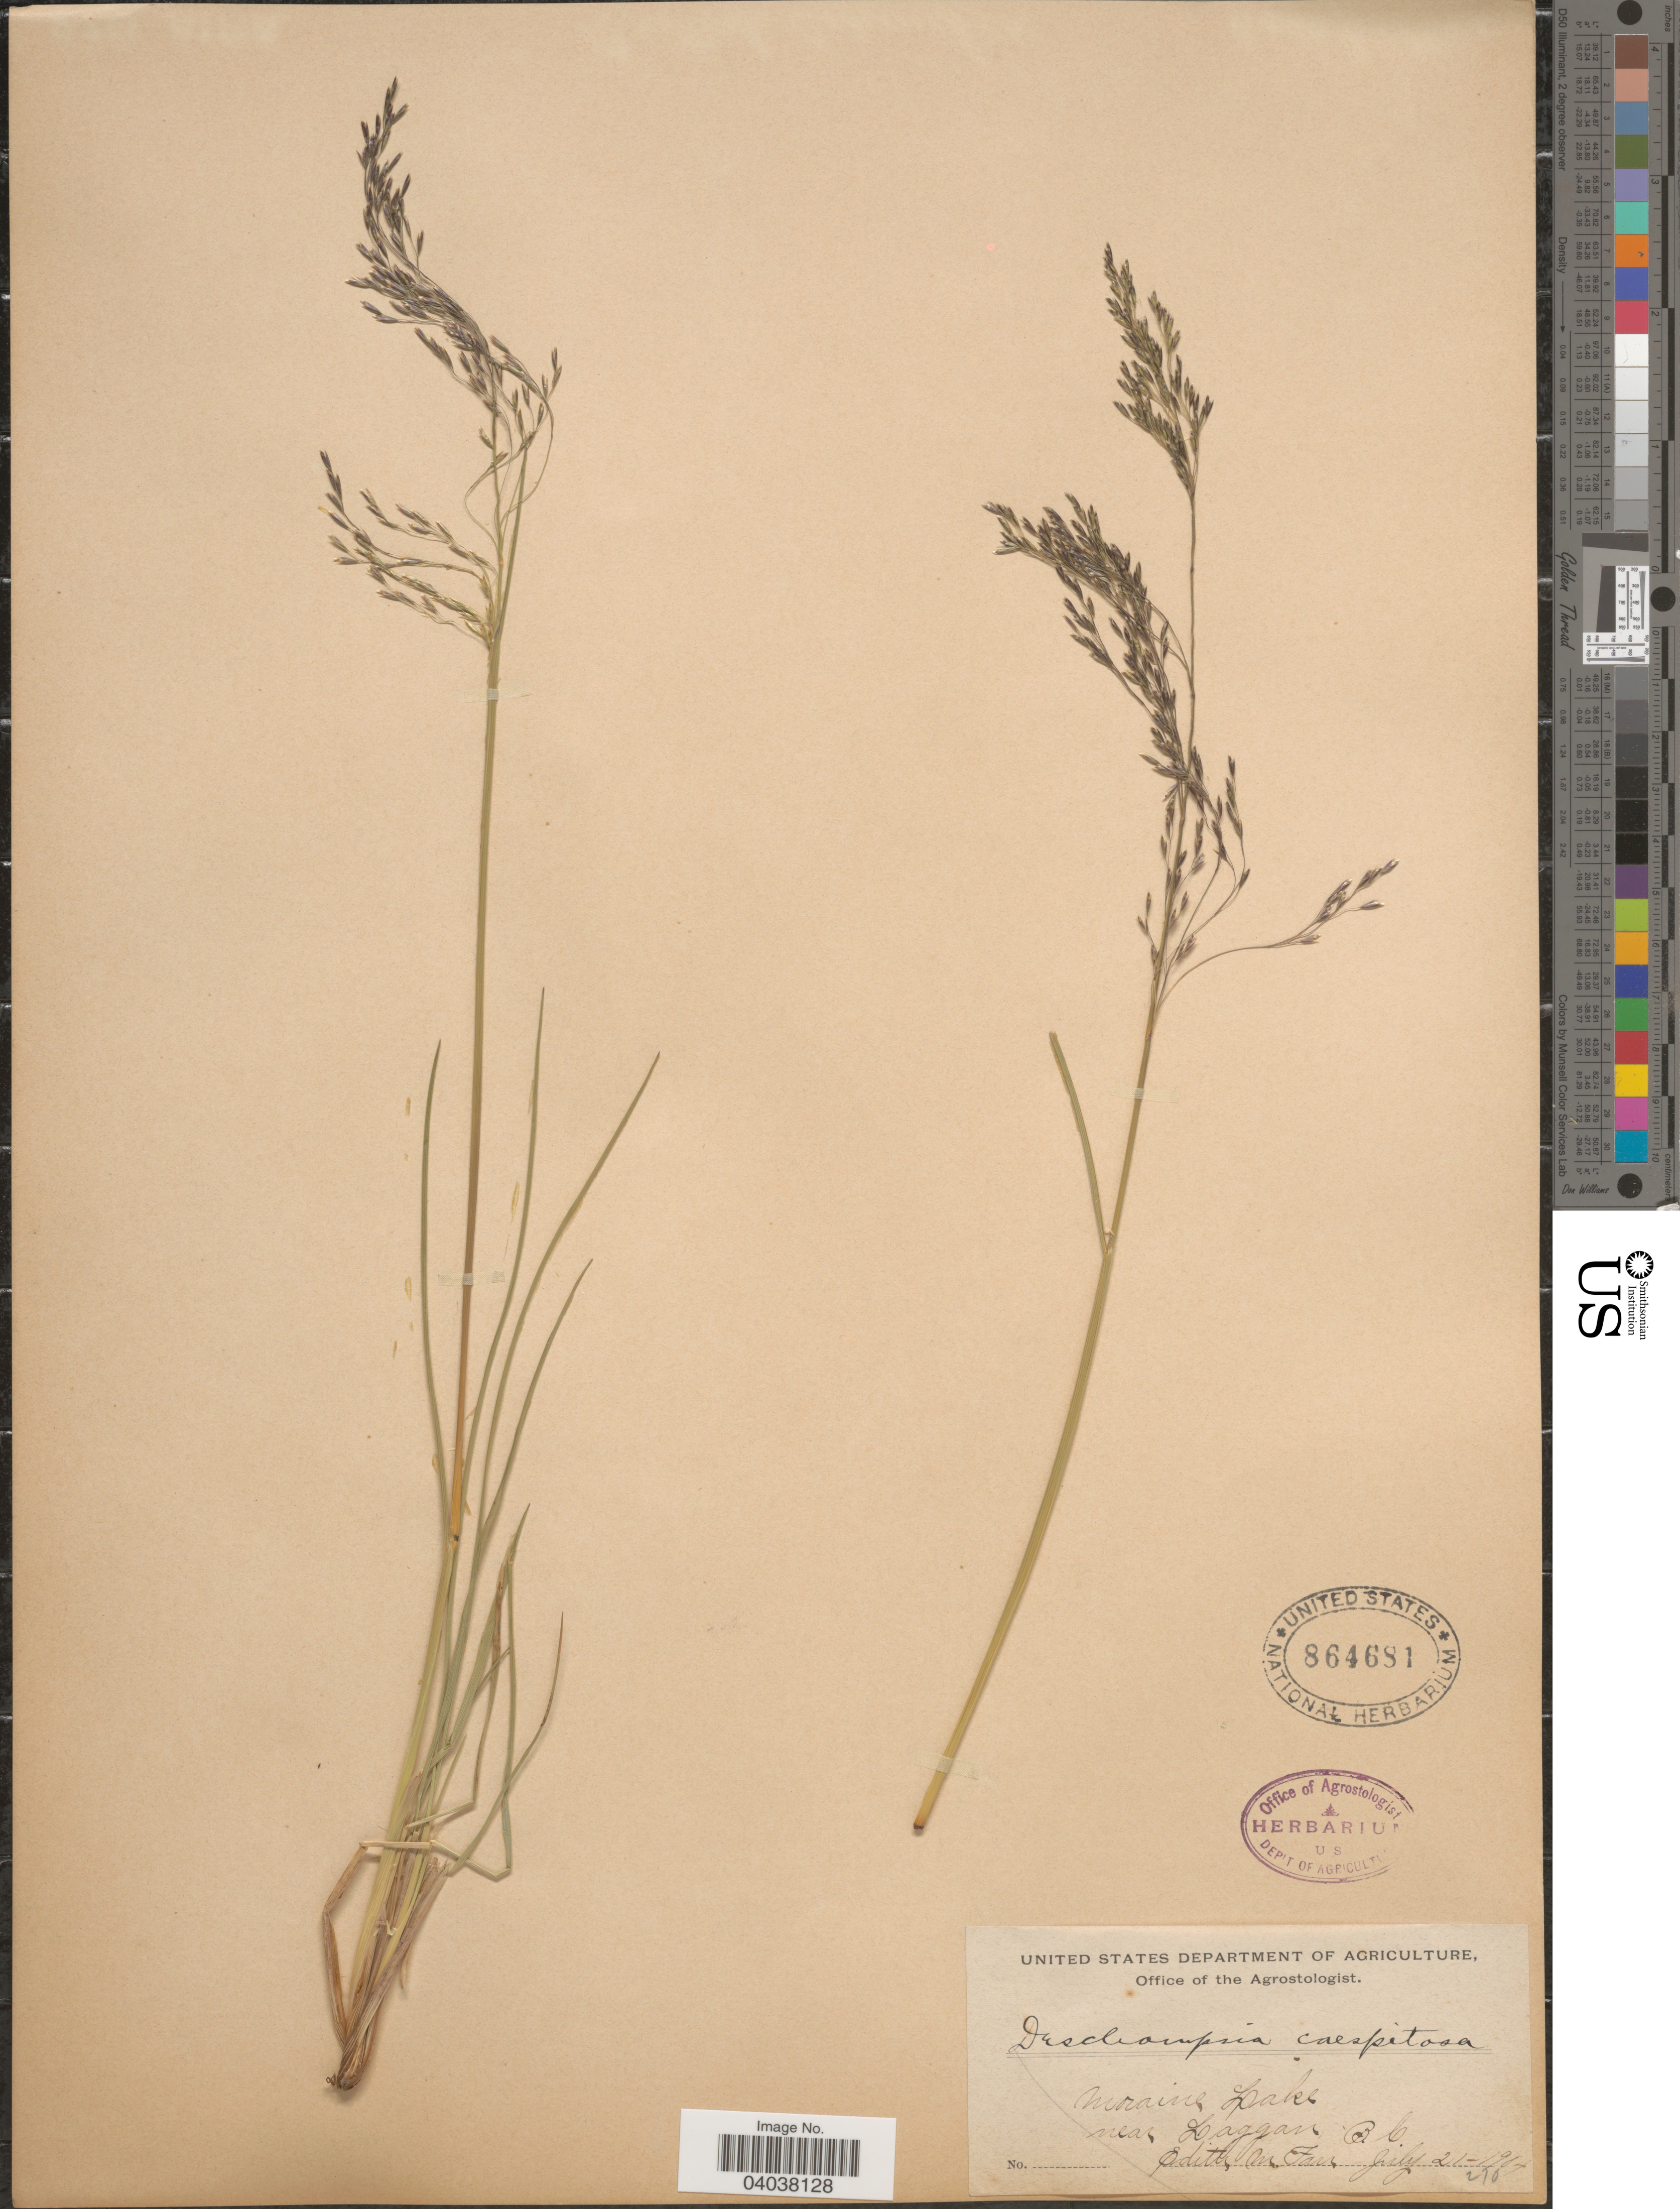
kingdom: Plantae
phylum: Tracheophyta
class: Liliopsida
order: Poales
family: Poaceae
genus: Deschampsia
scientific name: Deschampsia cespitosa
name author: (L.) P. Beauv.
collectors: E. Farr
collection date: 1904-07-21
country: Canada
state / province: British Columbia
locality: Moraine Lake near Laggan.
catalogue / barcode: US 864681